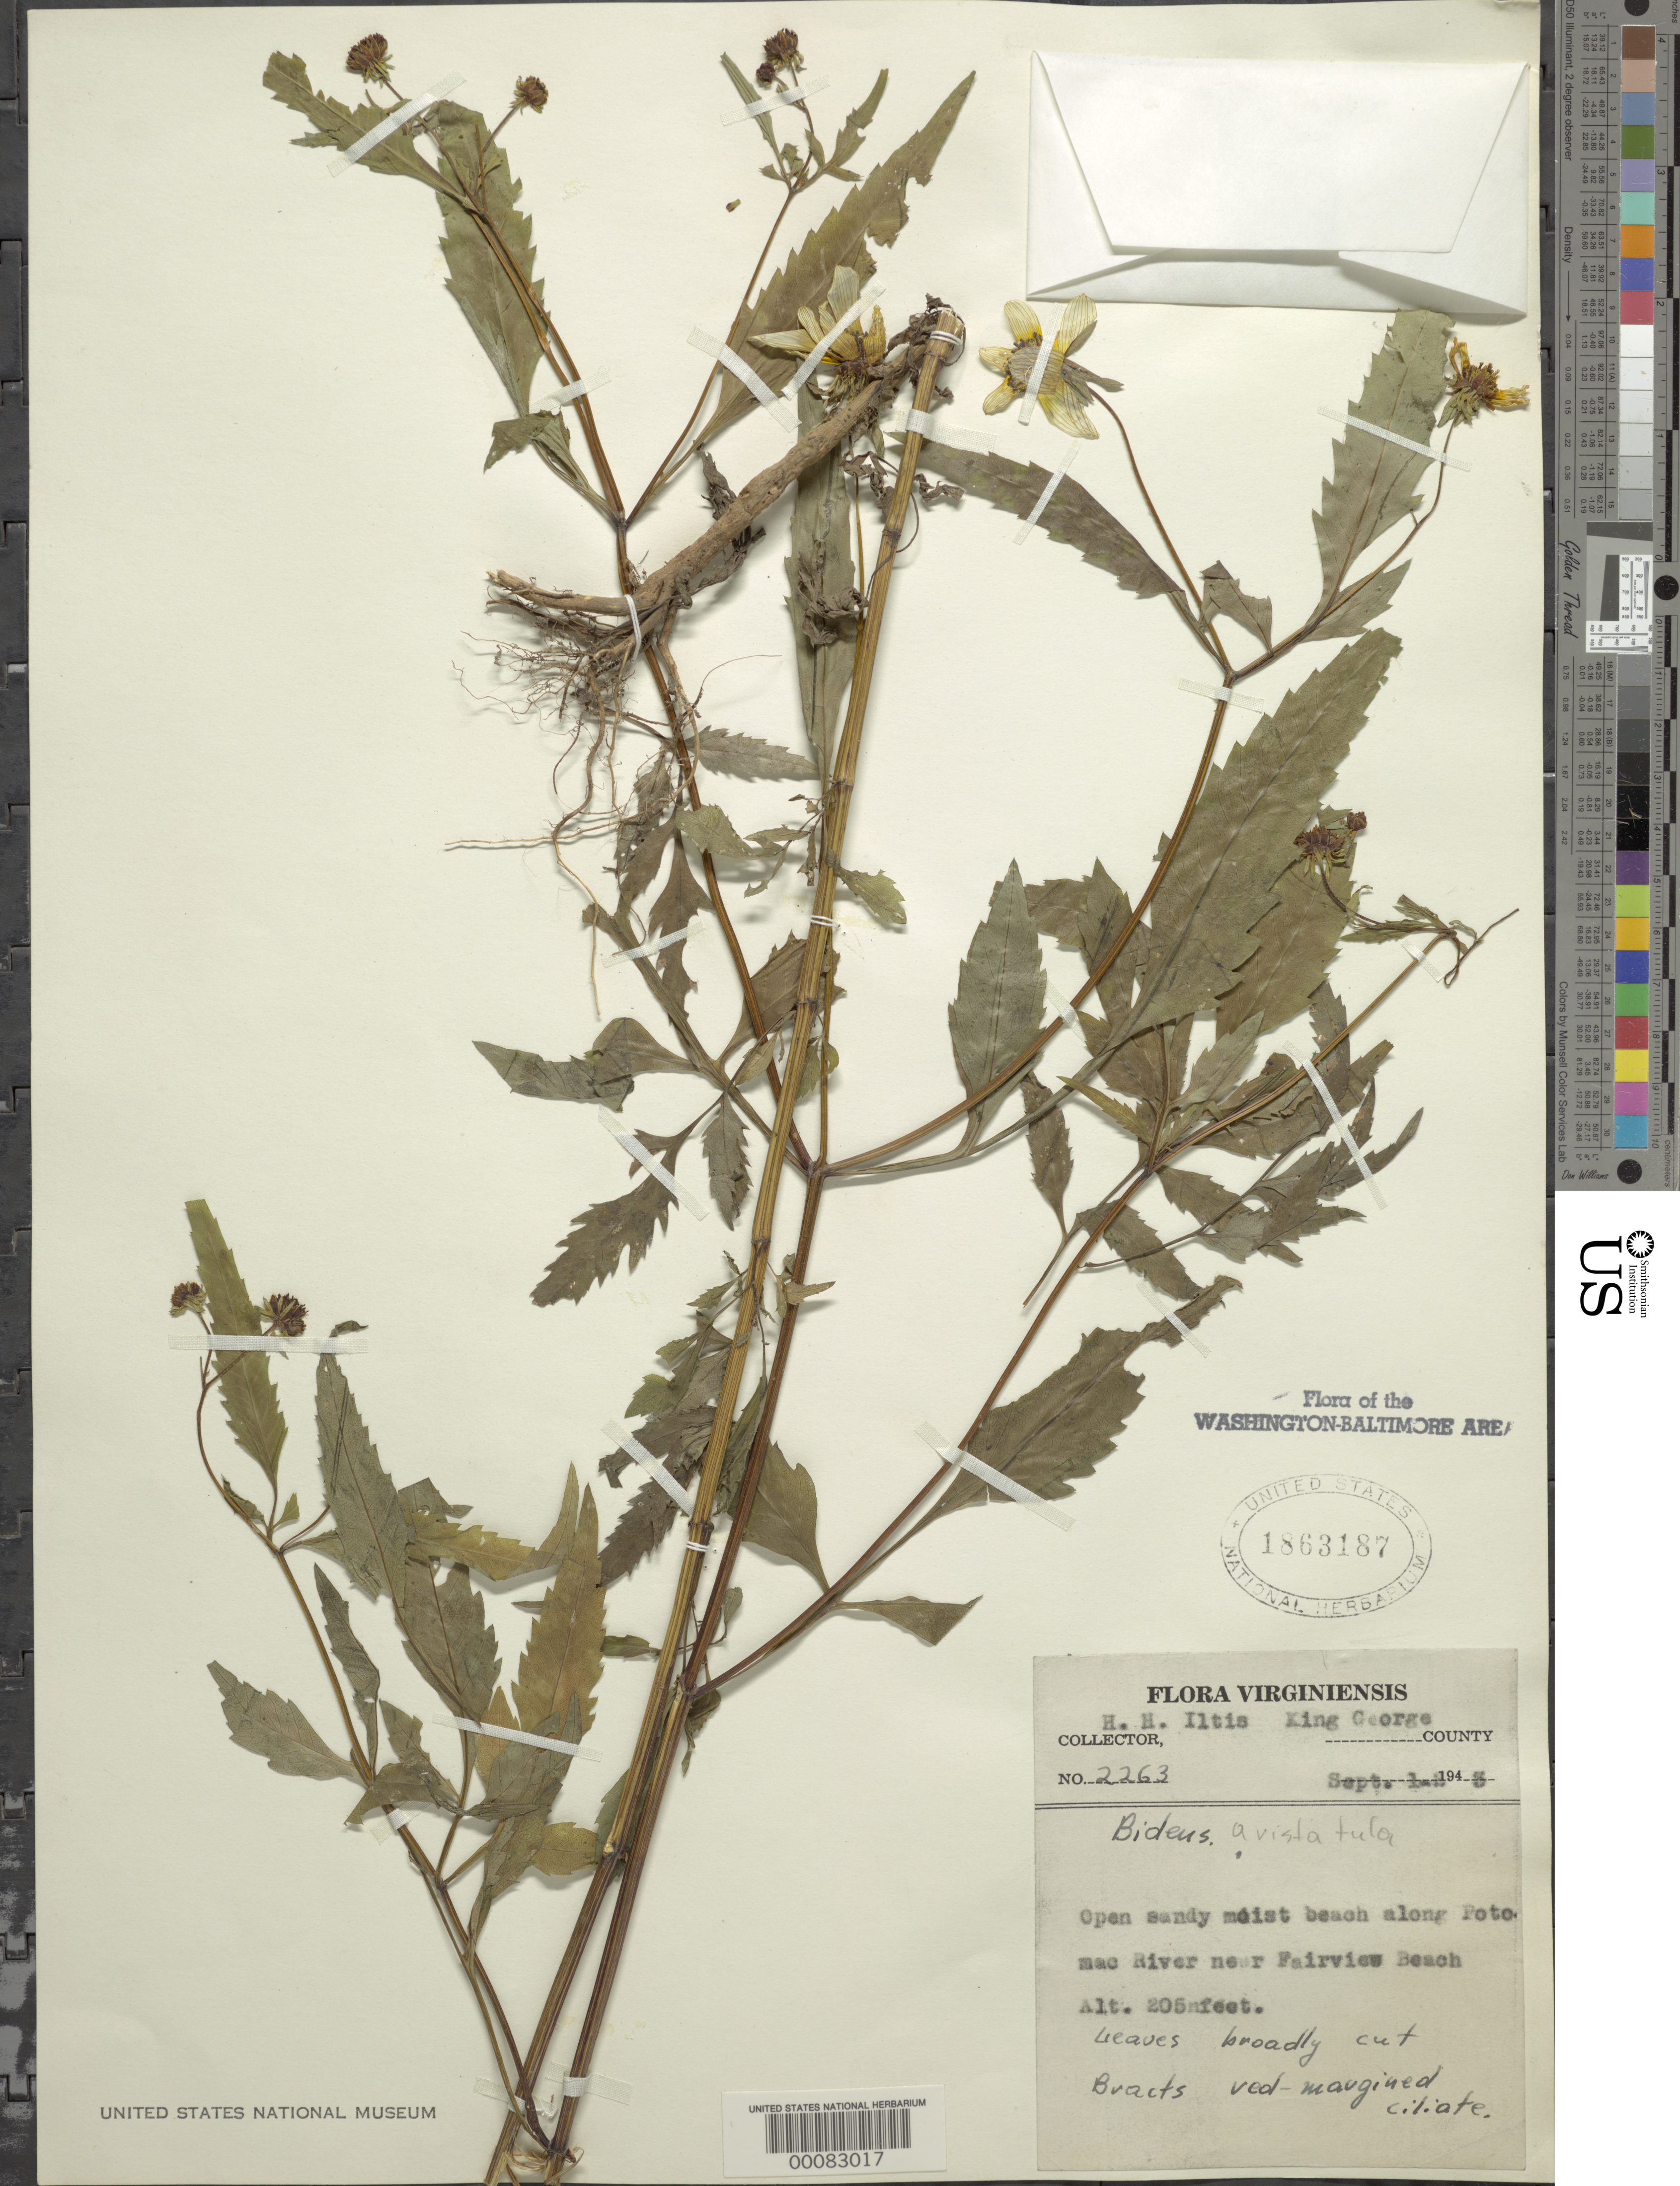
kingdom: Plantae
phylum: Tracheophyta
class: Magnoliopsida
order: Asterales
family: Asteraceae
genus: Bidens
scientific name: Bidens aristosa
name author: (Michx.) Britton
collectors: H. H. Iltis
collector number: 2263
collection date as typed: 01 Sep 1943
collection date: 1943-09-01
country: United States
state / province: Virginia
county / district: King George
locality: Potomac River near Fairview Beach C. & O. Canal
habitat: Open sandy moist beach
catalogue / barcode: US 1863187